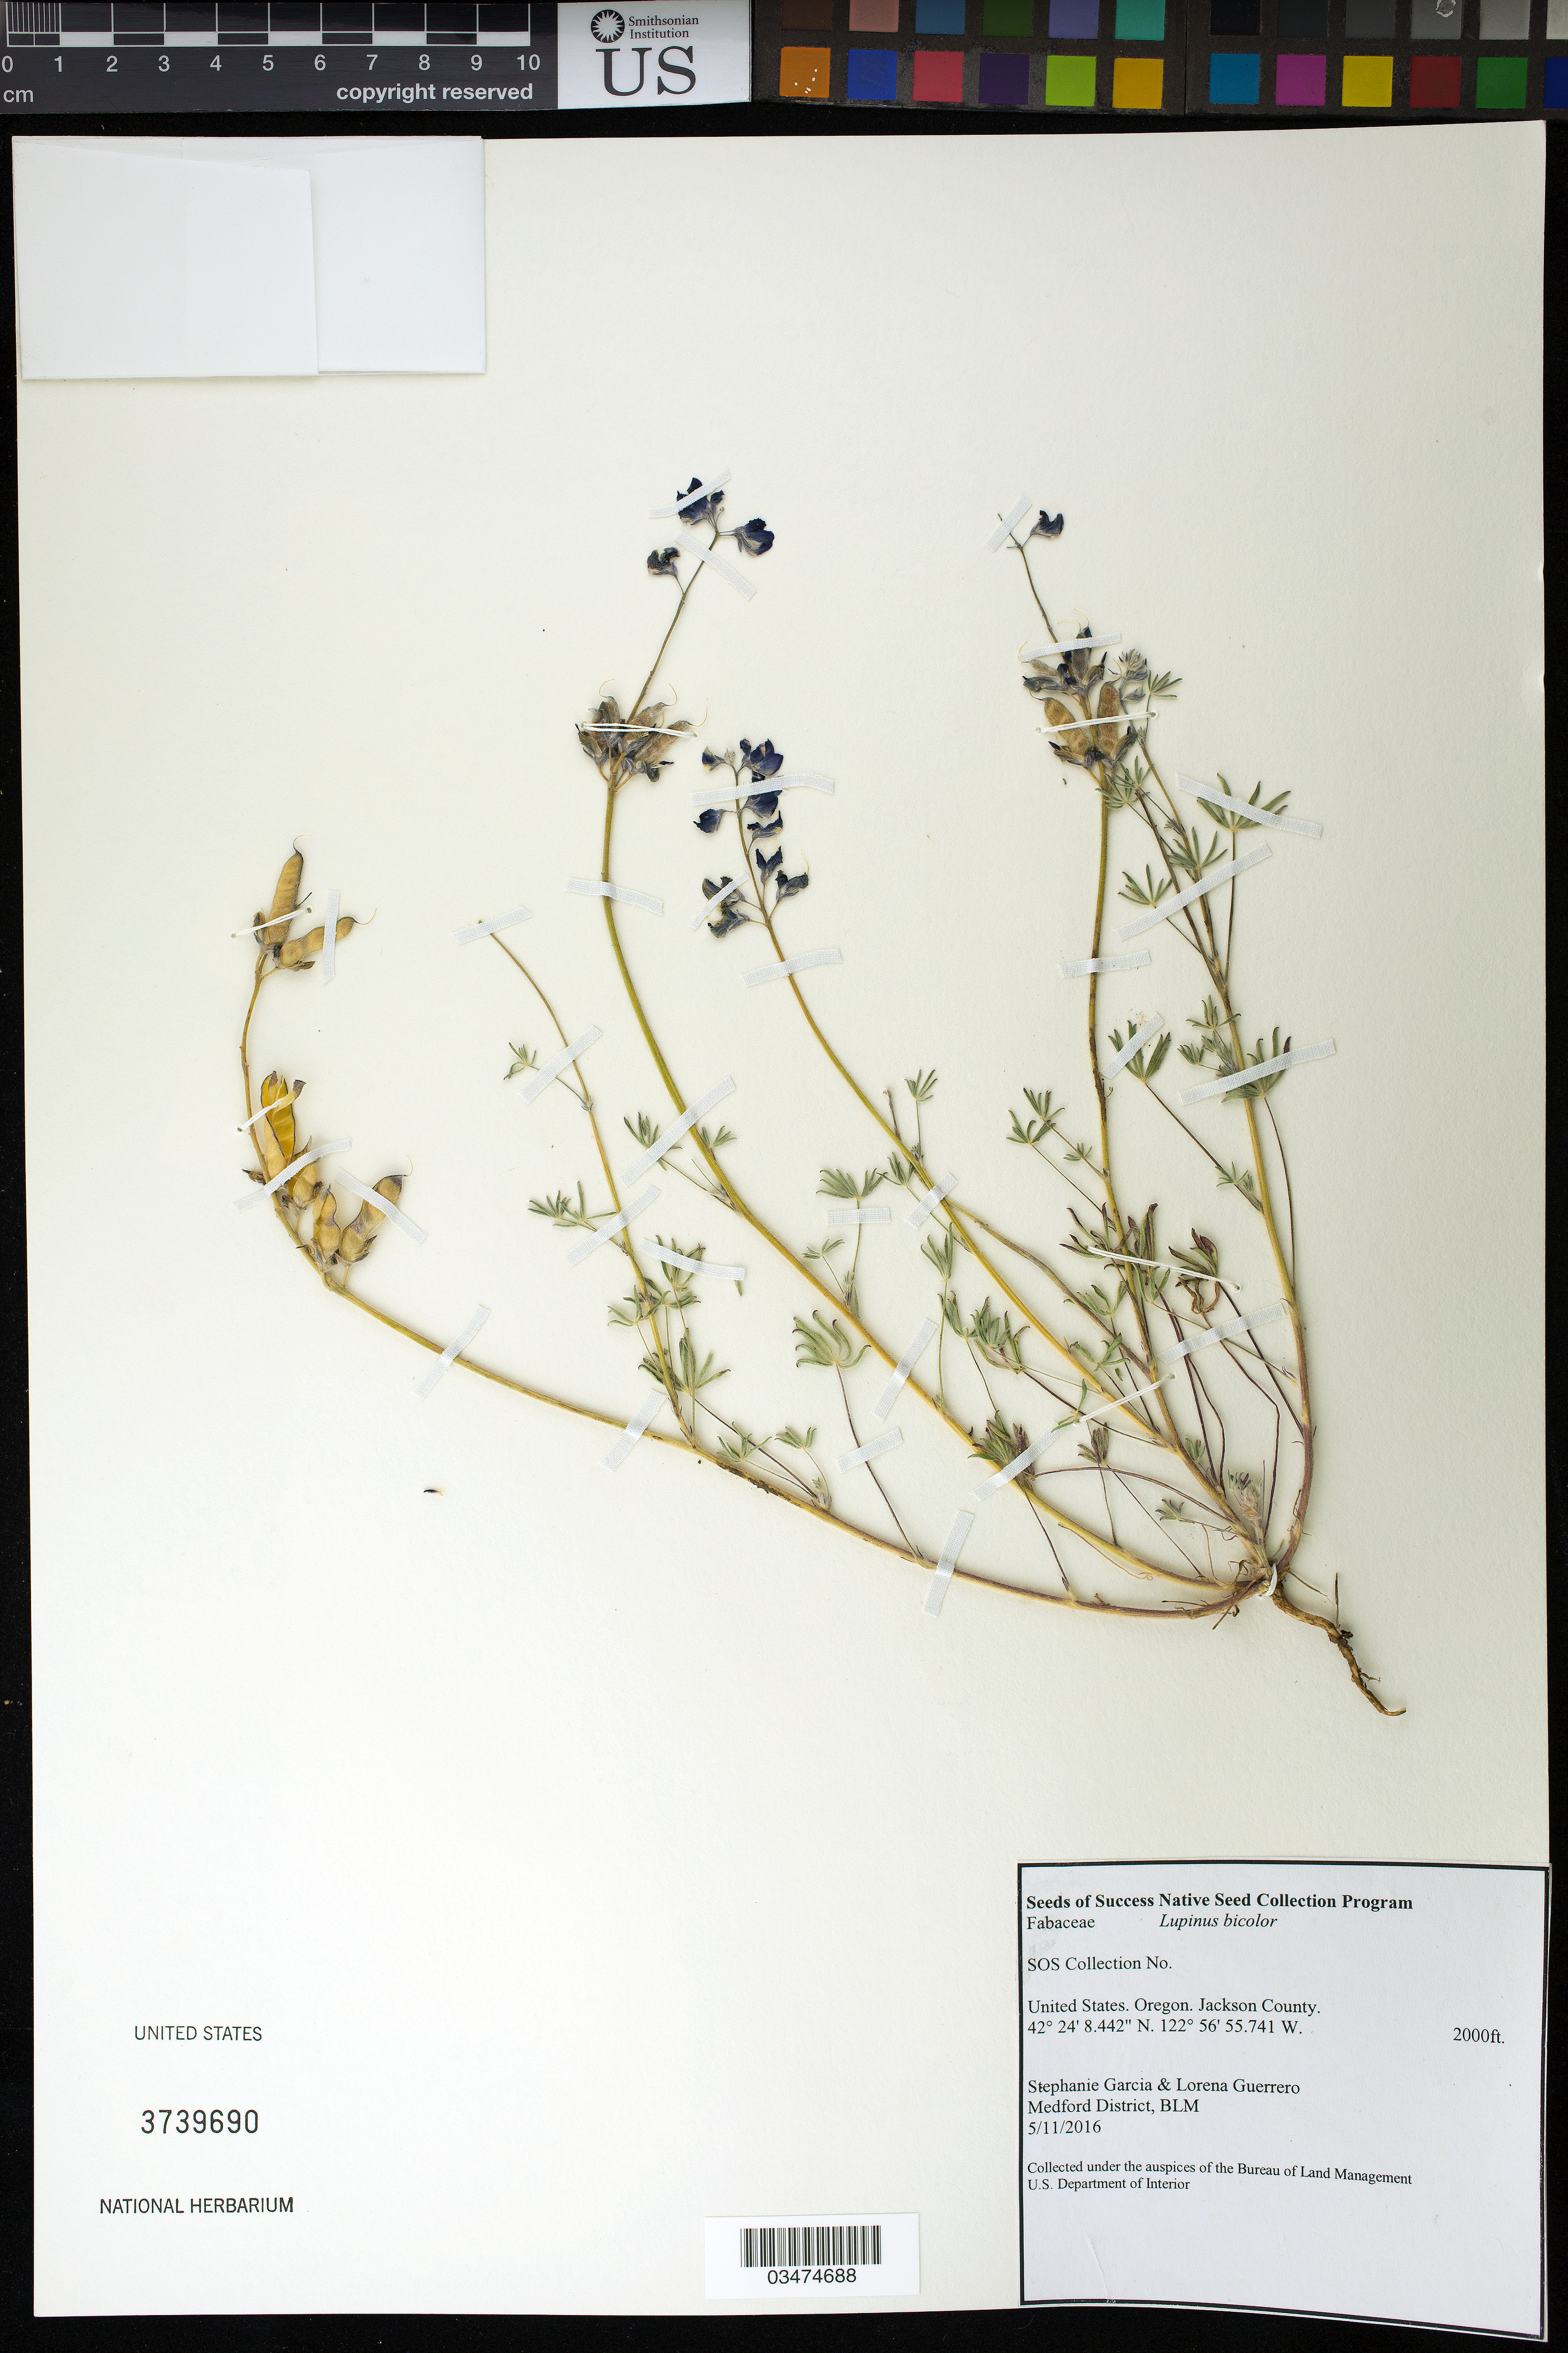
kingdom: Plantae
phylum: Tracheophyta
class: Magnoliopsida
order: Fabales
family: Fabaceae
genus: Lupinus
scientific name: Lupinus bicolor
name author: Lindl.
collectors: S. Garcia & Guerrero, L.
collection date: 2016-05-11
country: United States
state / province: Oregon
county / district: Jackson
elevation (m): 610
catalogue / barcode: US 3739690